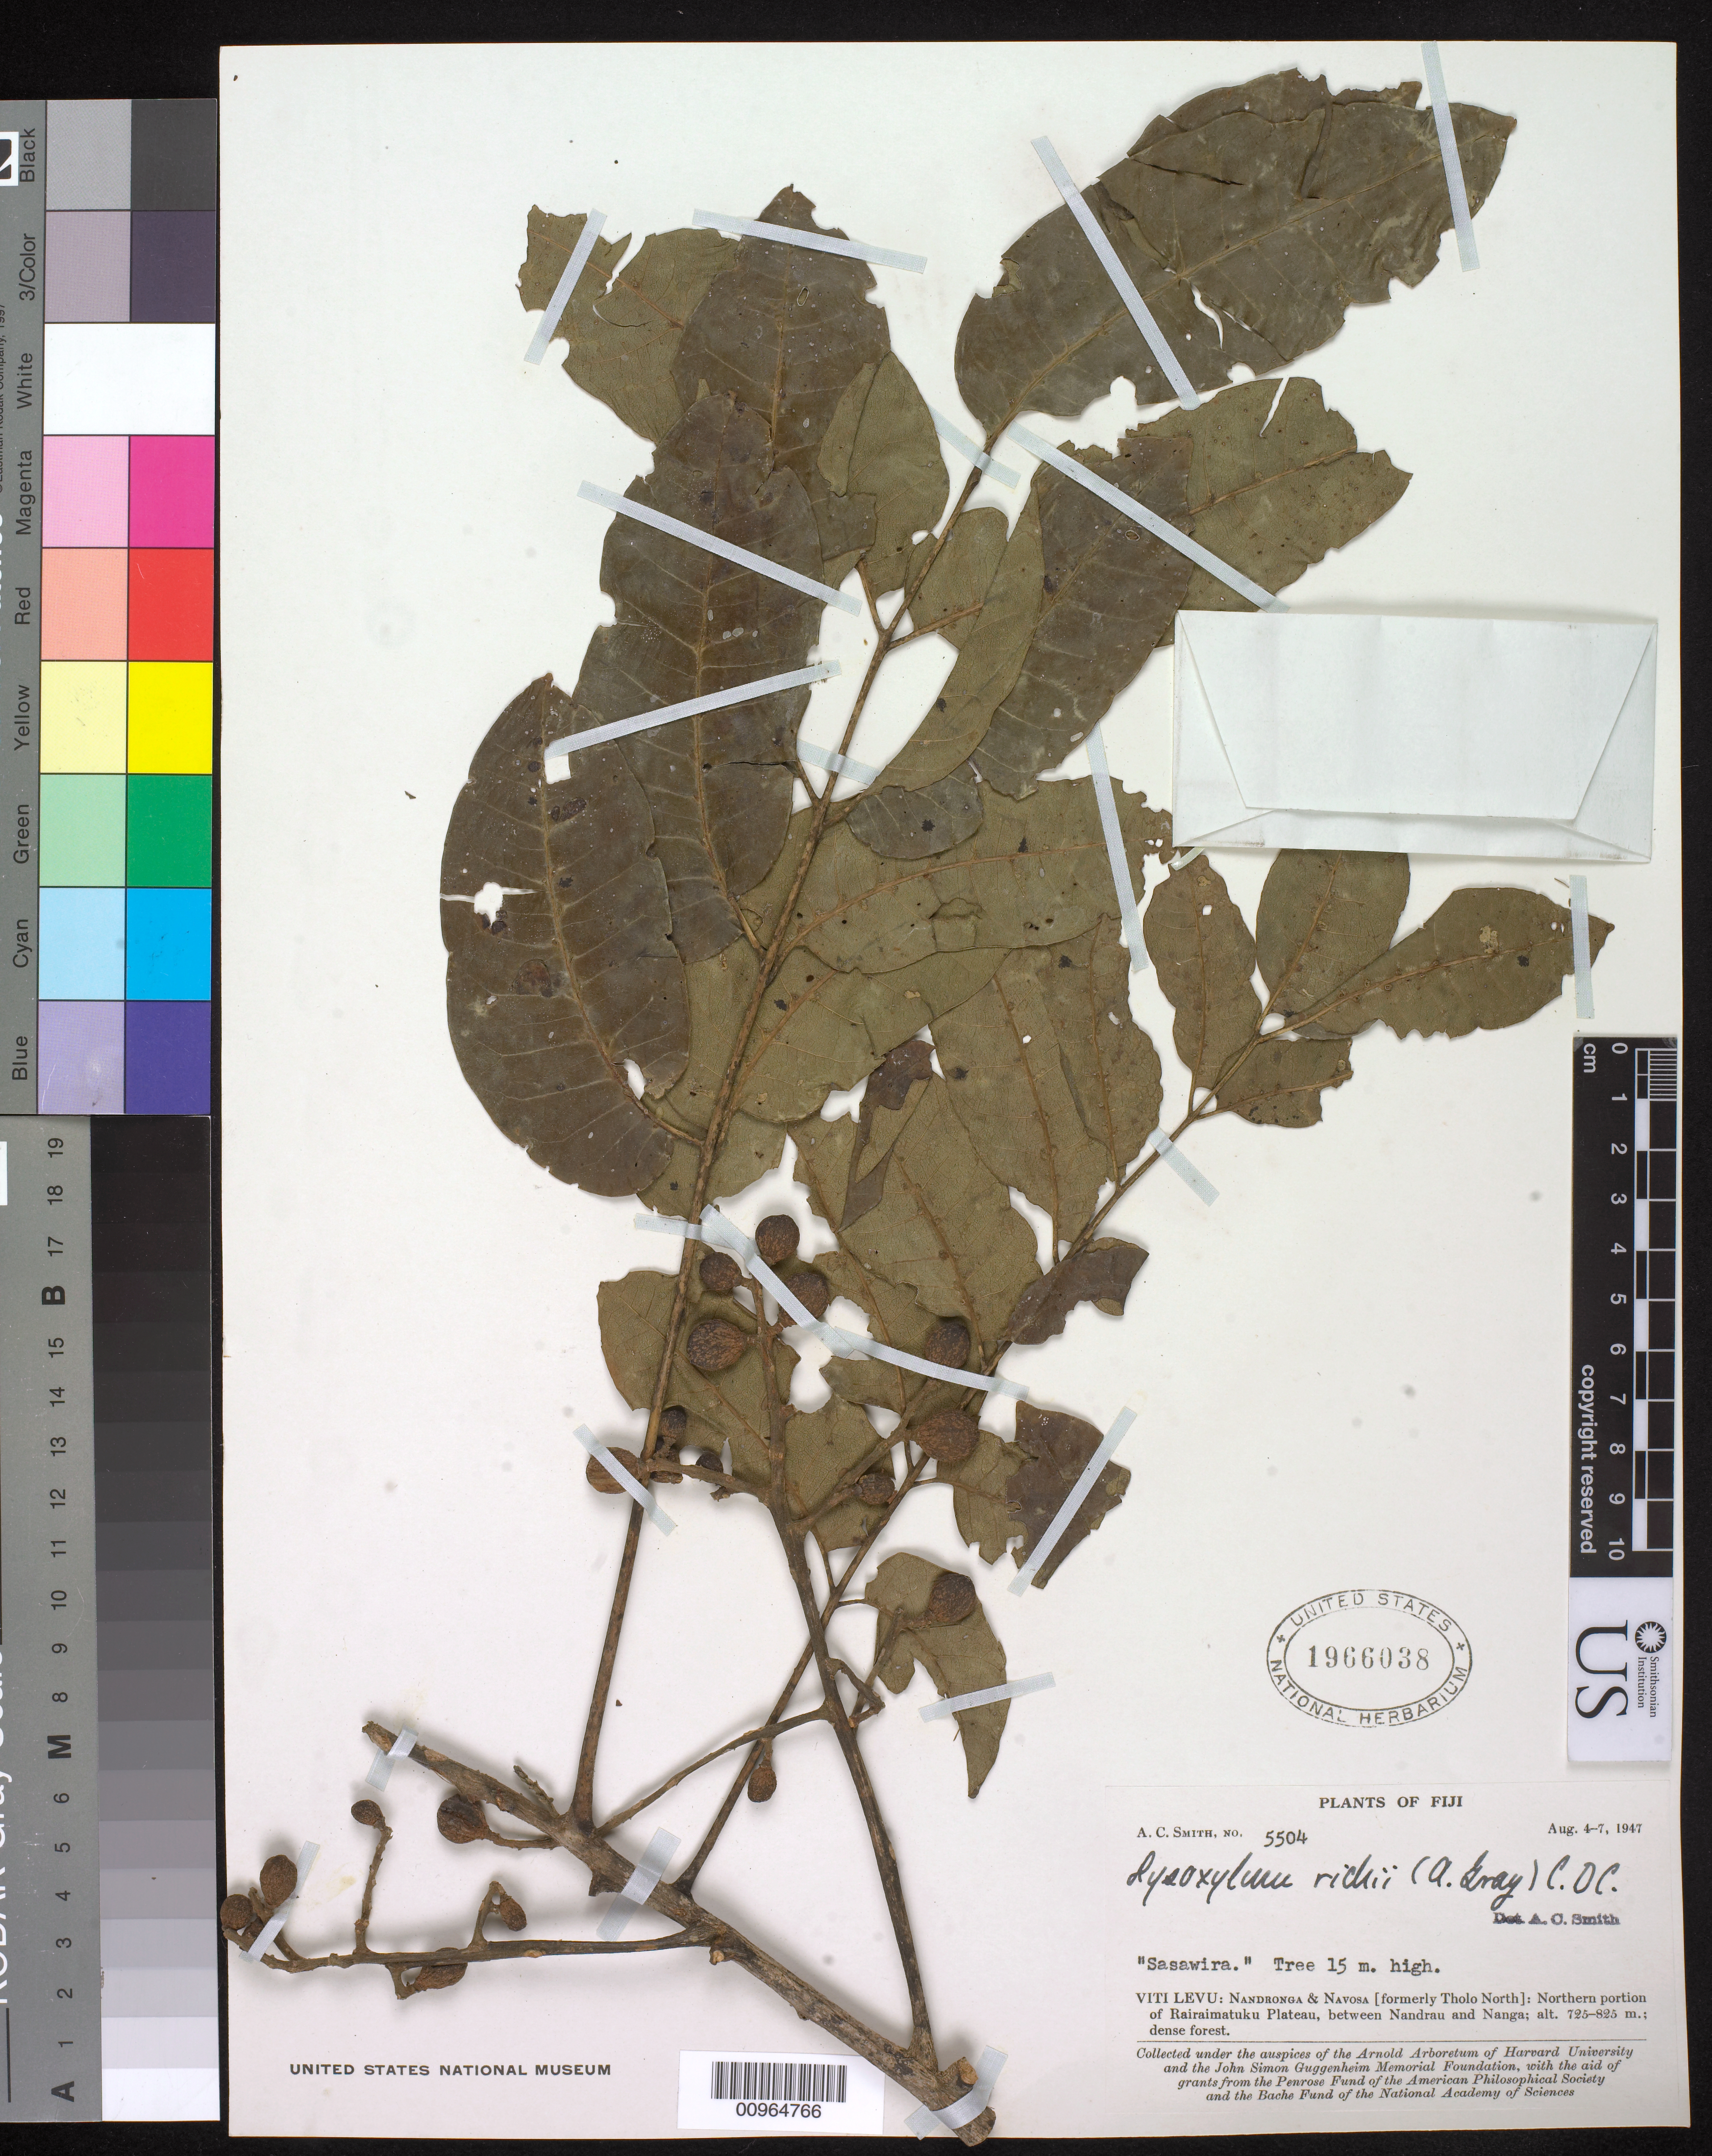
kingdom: Plantae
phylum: Tracheophyta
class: Magnoliopsida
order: Sapindales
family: Meliaceae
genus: Didymocheton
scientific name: Didymocheton alliaceus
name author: (G. Forst.) Mabb.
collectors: C. A. Smith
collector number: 5504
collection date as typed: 04 Aug 1947 to 07 Aug 1947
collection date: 1947-08-04/1947-08-07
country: Fiji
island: Viti Levu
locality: Nandronga & Navosa (formerly Tholo North): Northern portion of Rairaimatuku Plateau, between Nandrau and Nanga; dense forest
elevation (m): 725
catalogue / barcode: US 1966038